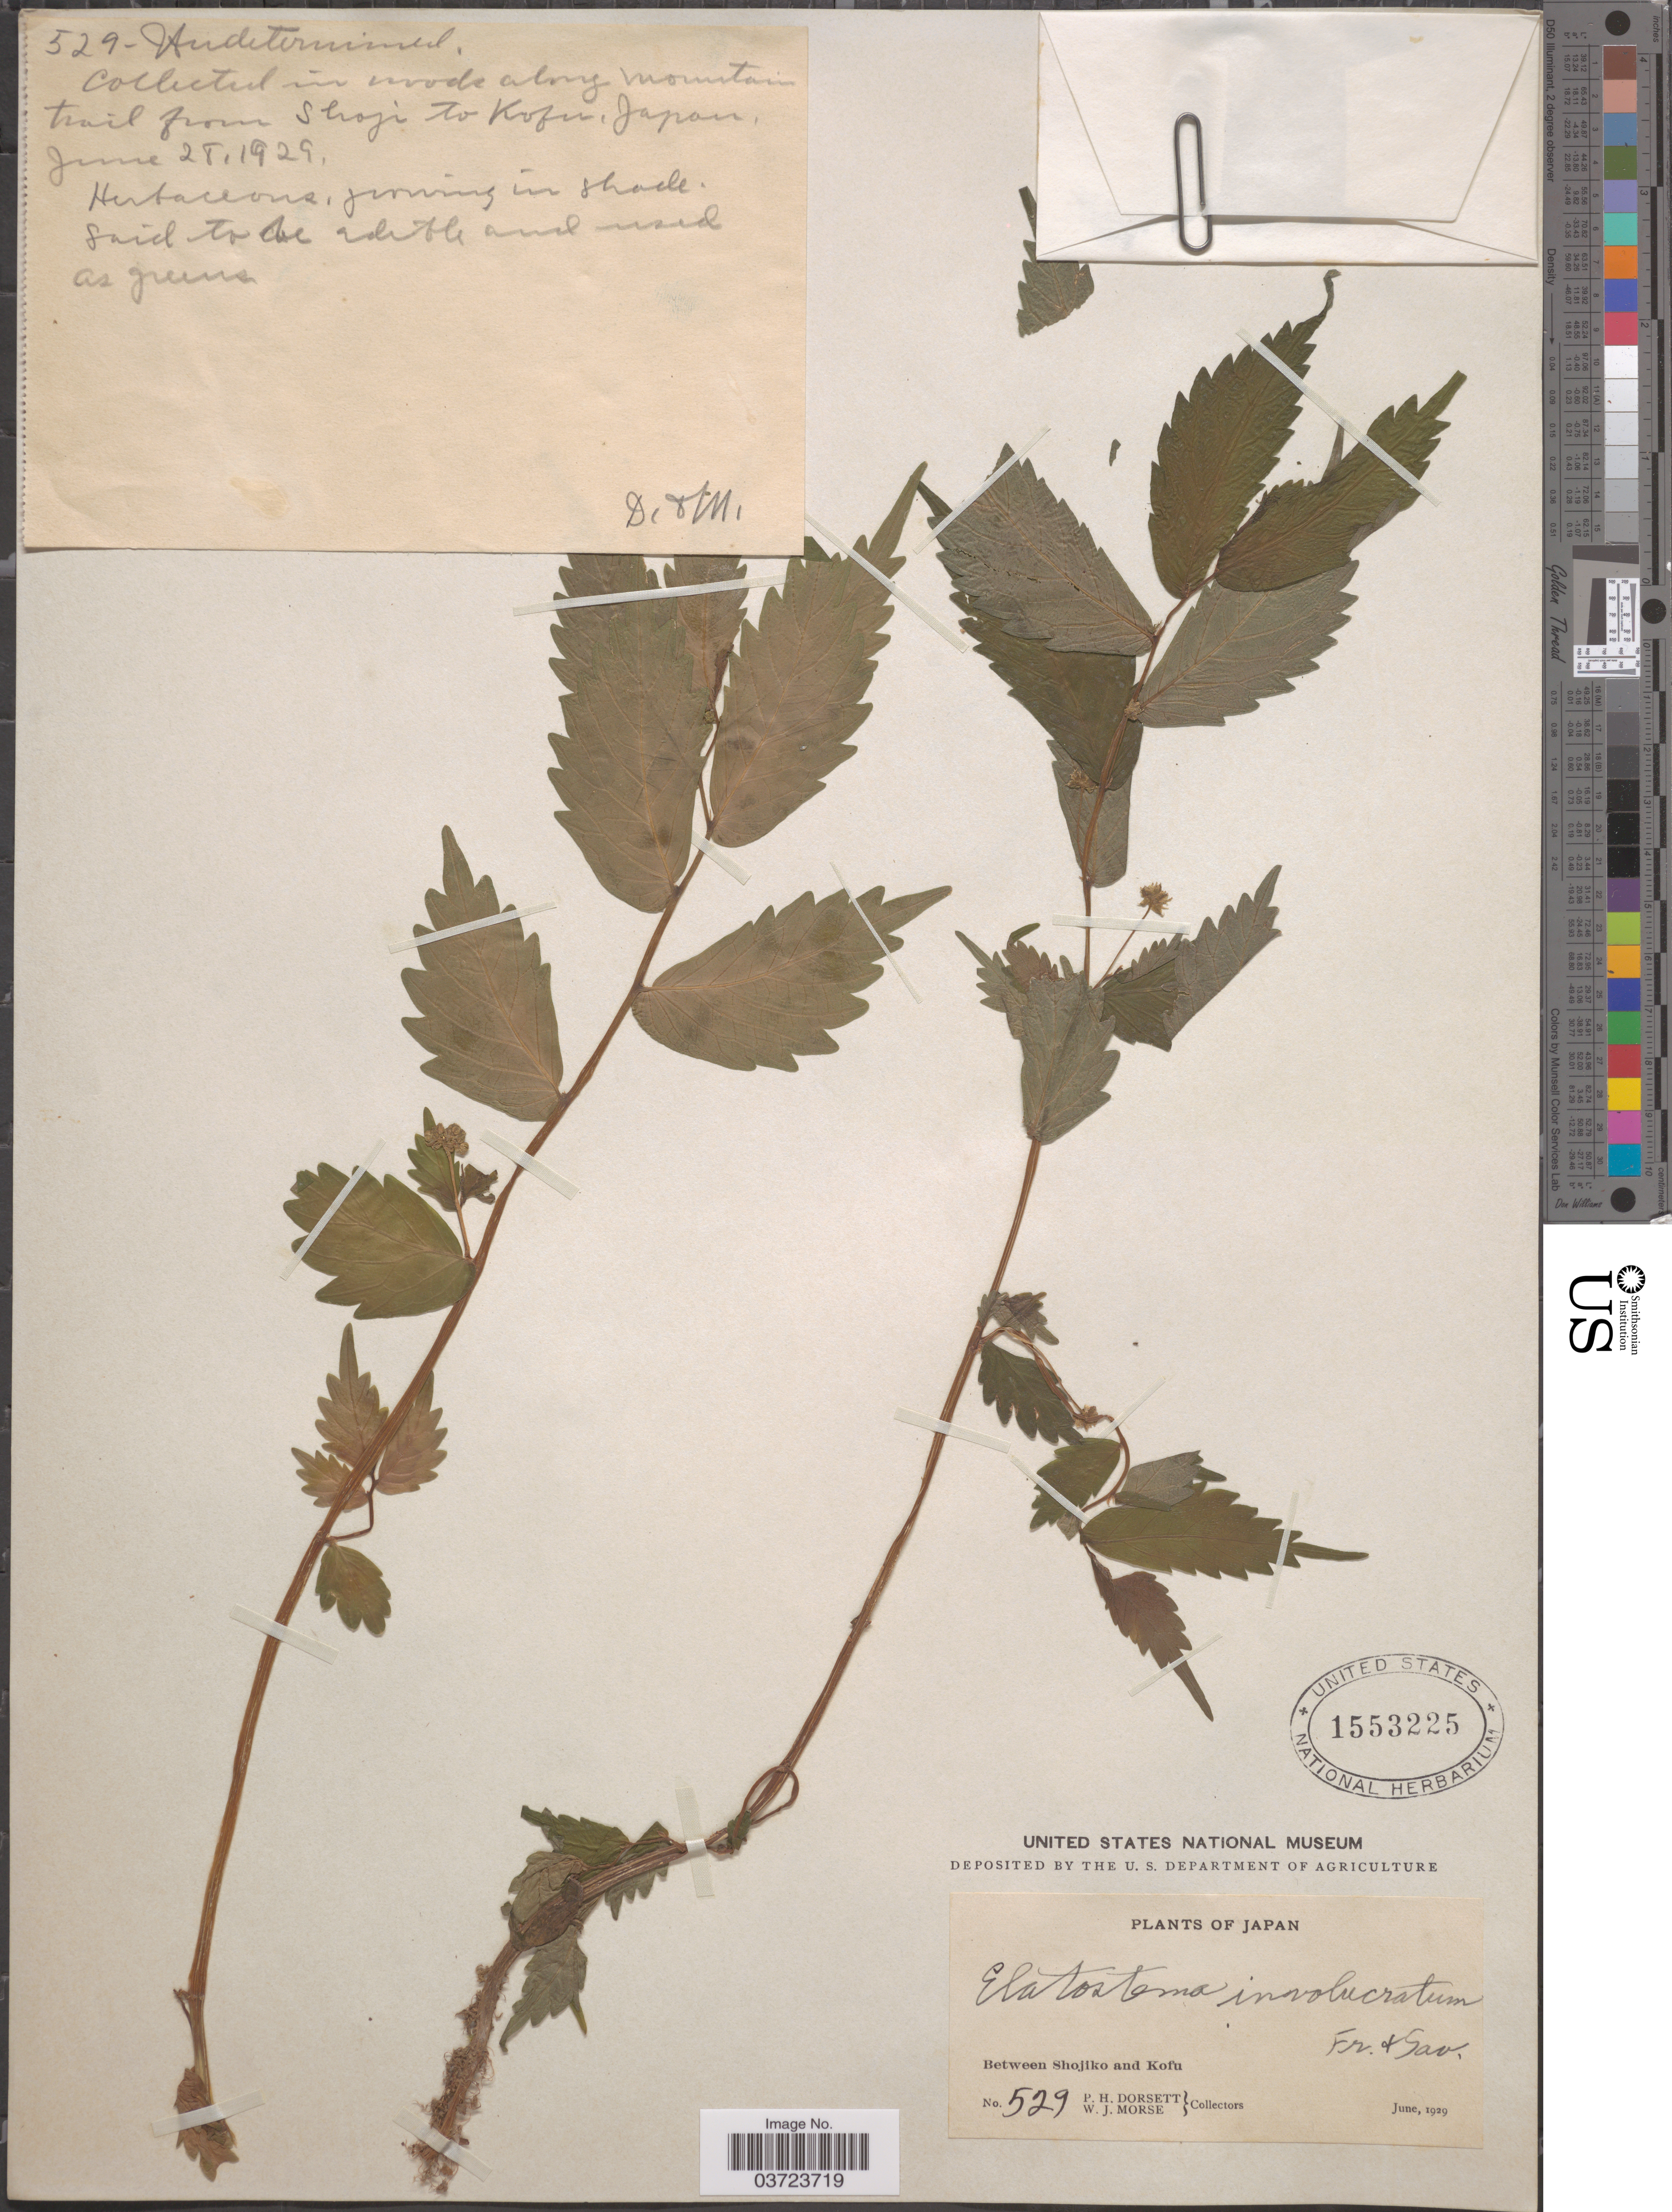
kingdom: Plantae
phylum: Tracheophyta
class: Magnoliopsida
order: Rosales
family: Urticaceae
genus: Elatostema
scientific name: Elatostema involucratum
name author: Franch. & Sav.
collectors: P. H. Dorsett & W. J. Morse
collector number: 529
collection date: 1929-06-28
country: Japan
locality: Between Shojiko and Kofu. In woods along mountain trail from Shoji to Kofu.